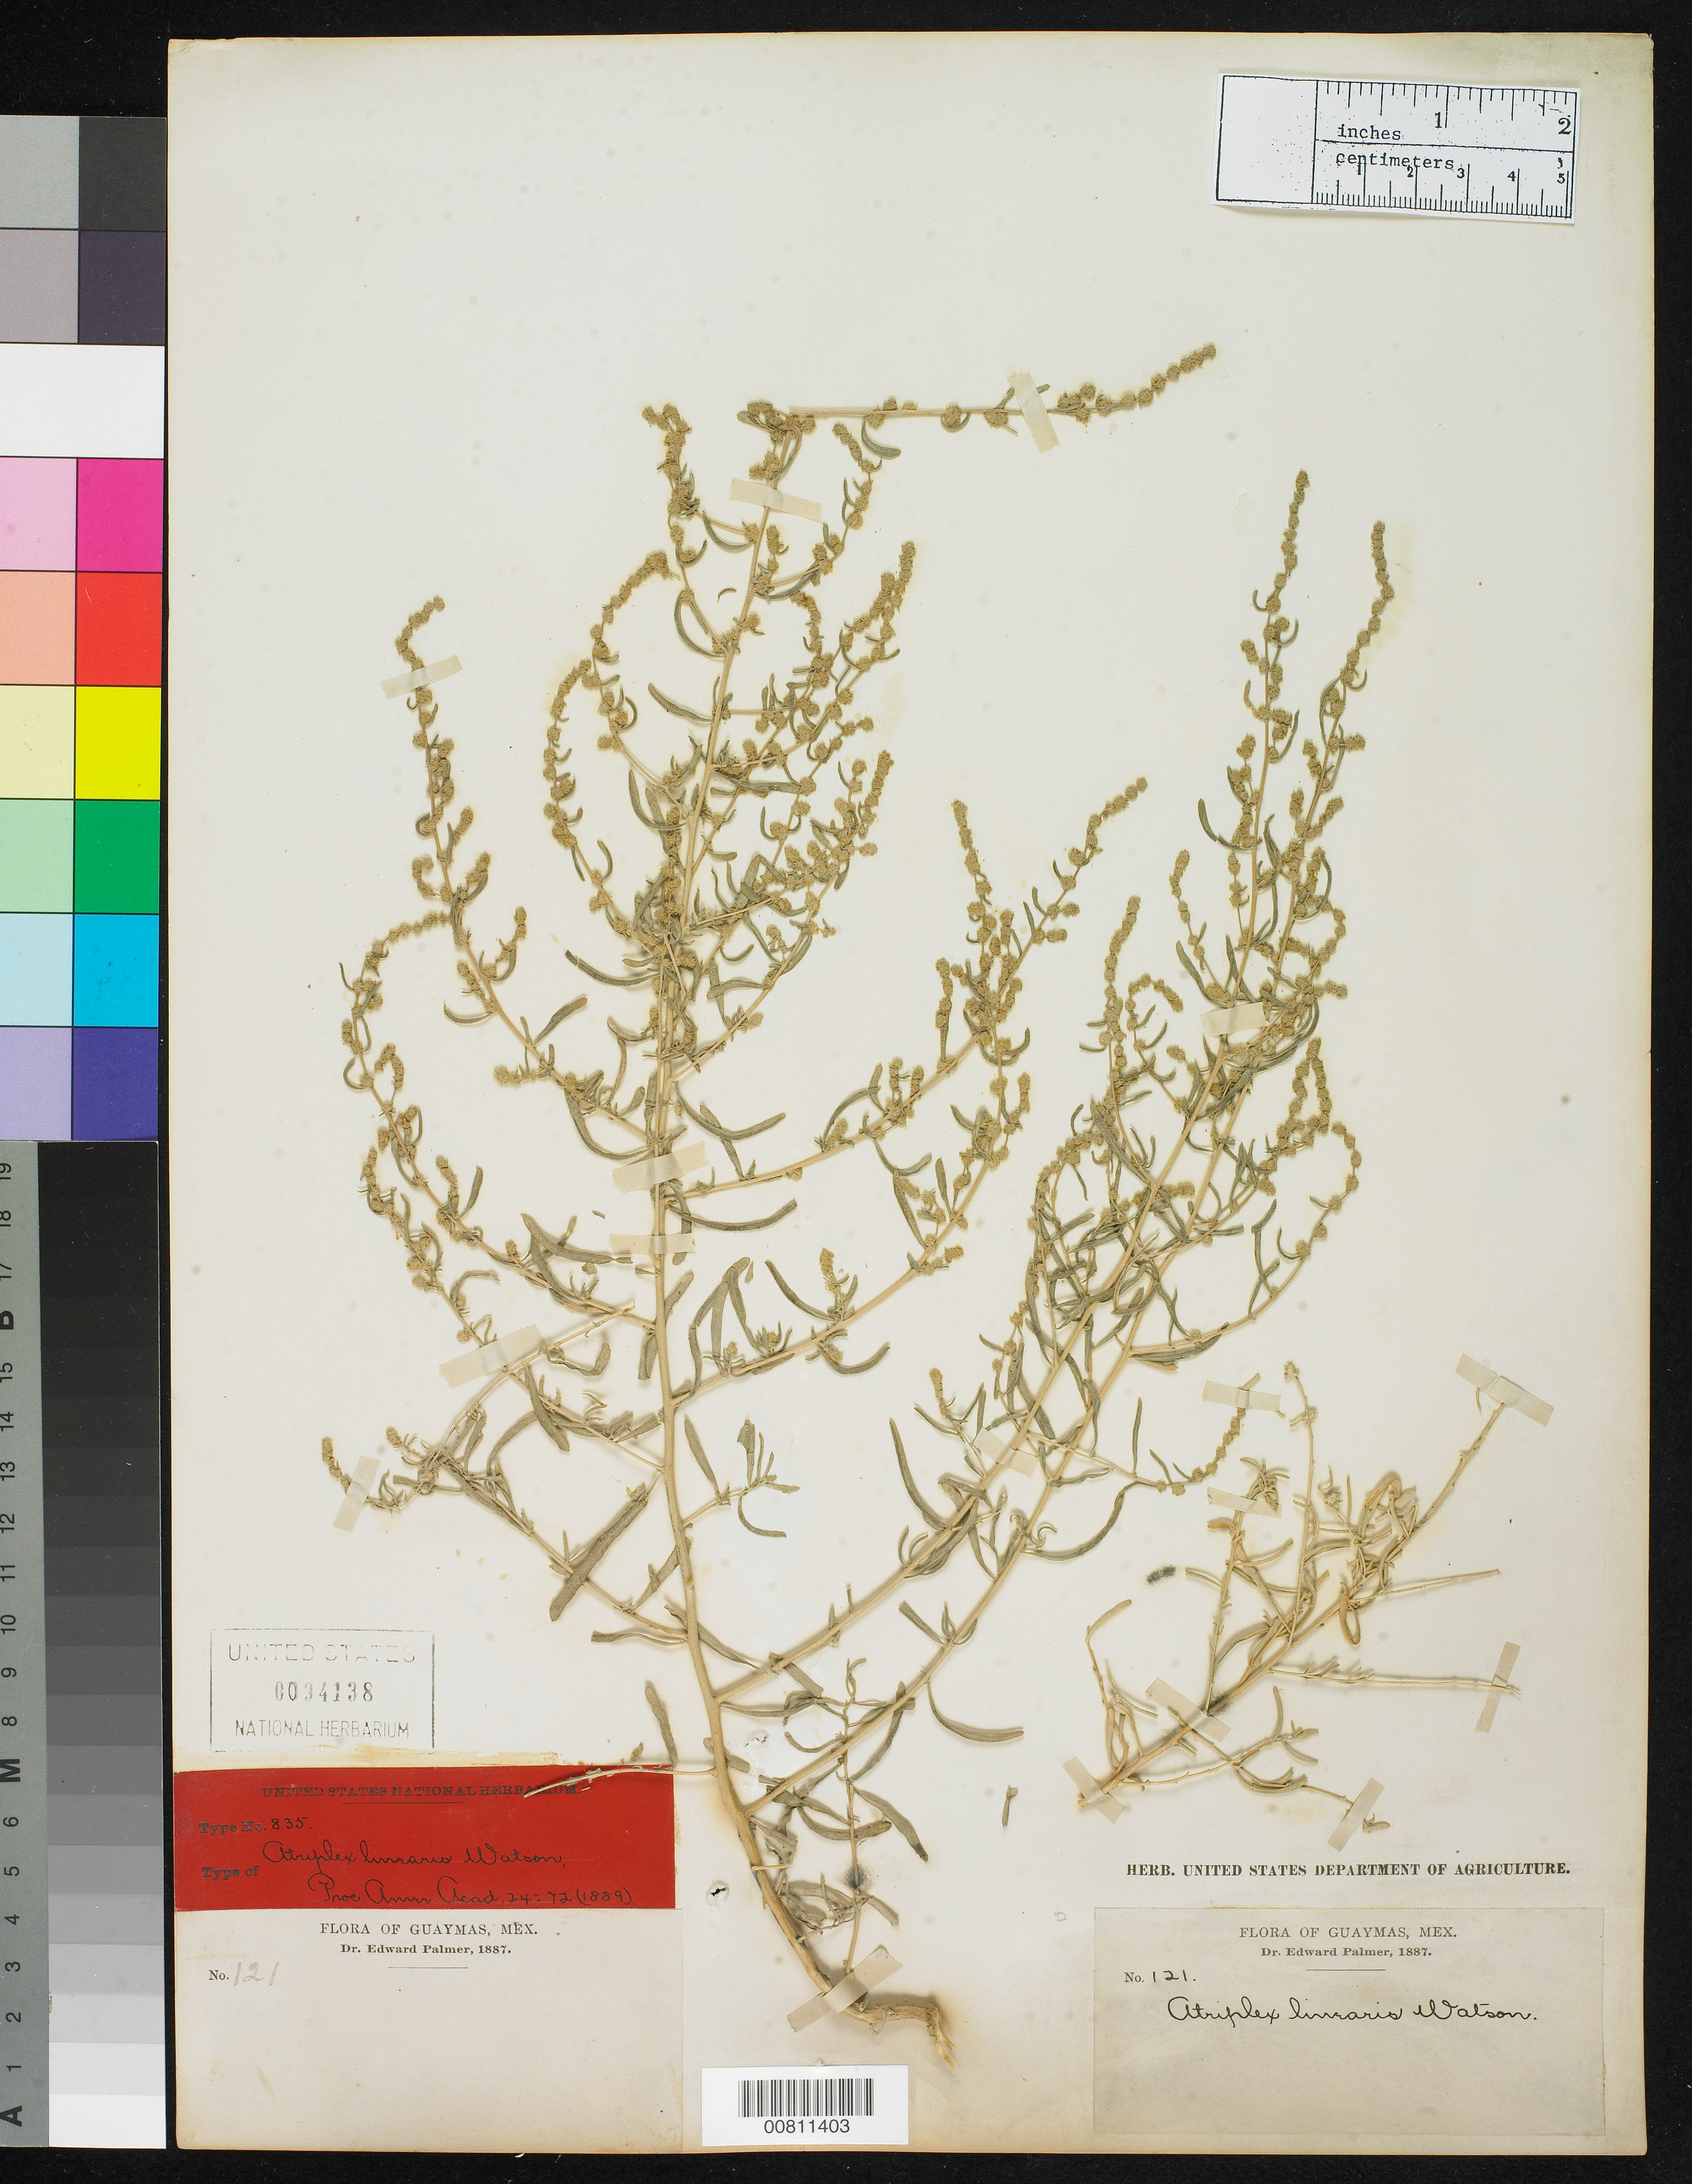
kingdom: Plantae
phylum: Tracheophyta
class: Magnoliopsida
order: Caryophyllales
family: Amaranthaceae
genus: Atriplex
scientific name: Atriplex linearis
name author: S. Watson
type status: Isosyntype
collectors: E. Palmer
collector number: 121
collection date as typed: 1887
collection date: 1887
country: Mexico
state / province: Sonora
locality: Guaymas.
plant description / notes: Lectotype is Palmer 235, designated by G.D. Brown, Amer. Midl. Nat. 55: 210 (1956).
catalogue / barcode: US 94138